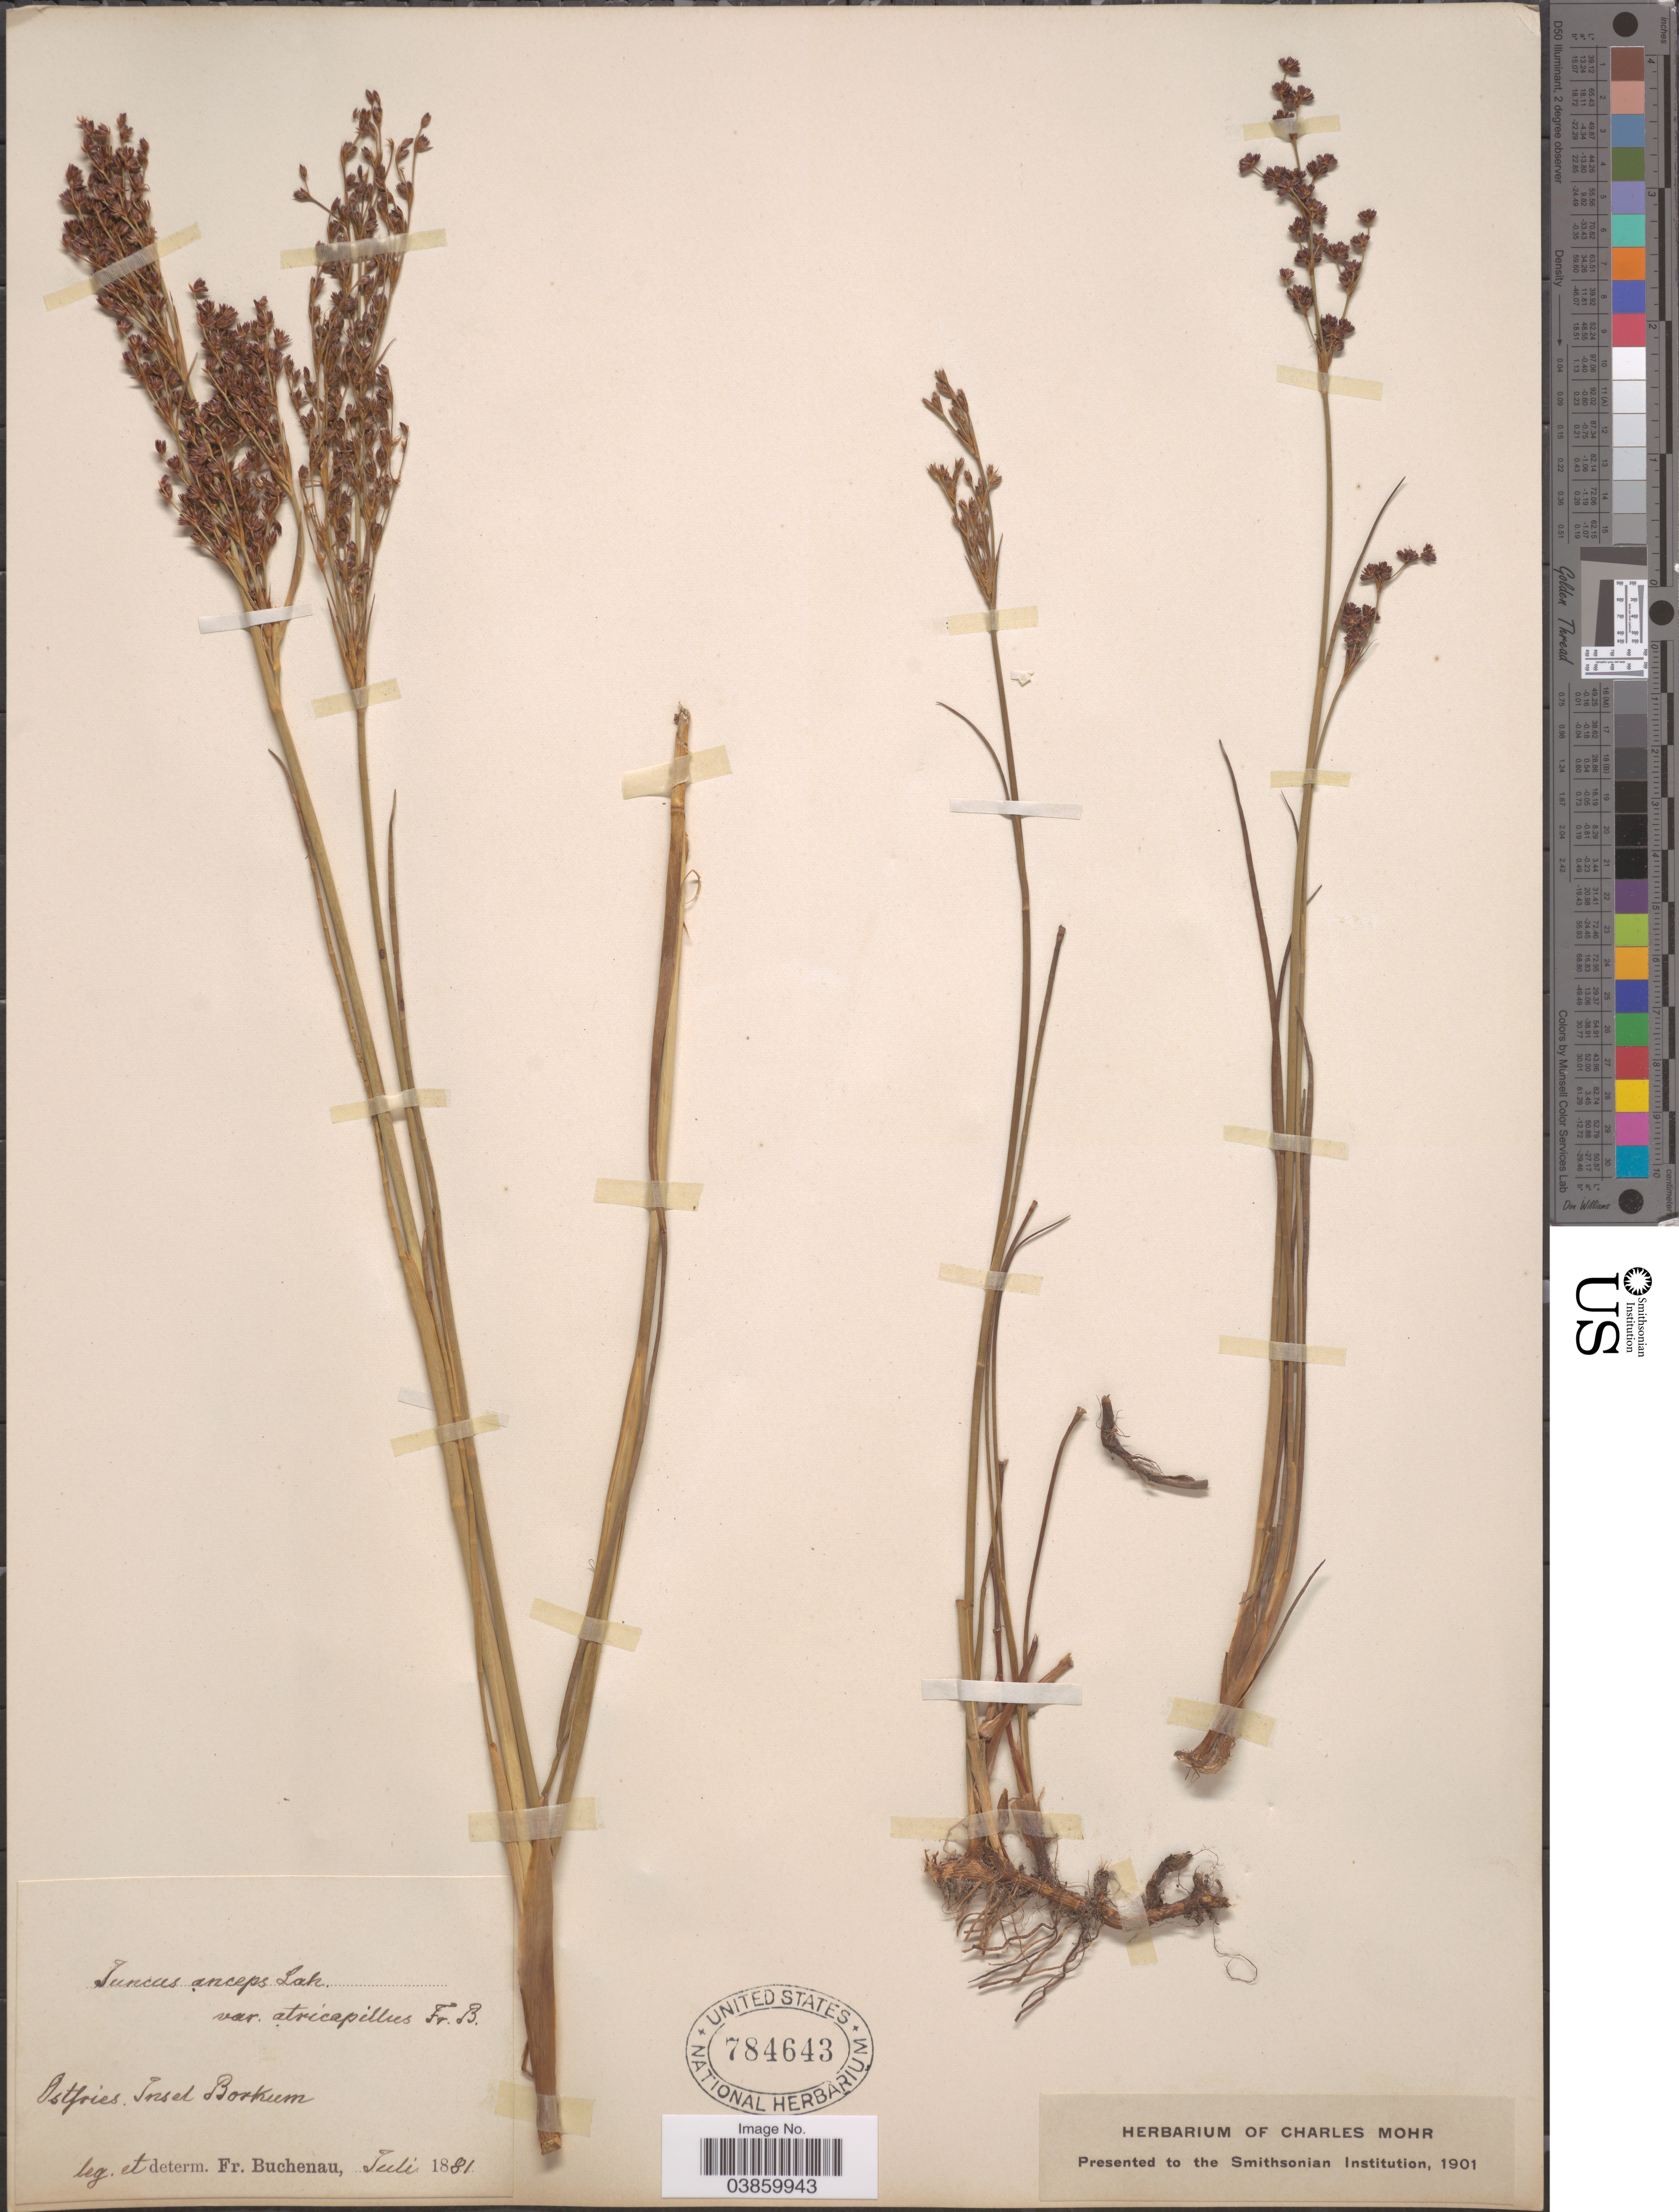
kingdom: Plantae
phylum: Tracheophyta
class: Liliopsida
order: Poales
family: Juncaceae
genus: Juncus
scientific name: Juncus atricapillus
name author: Drejer ex Lange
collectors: F. Buchenau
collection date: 1881-07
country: Germany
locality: Ostfries: Insel Borkum.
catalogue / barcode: US 784643